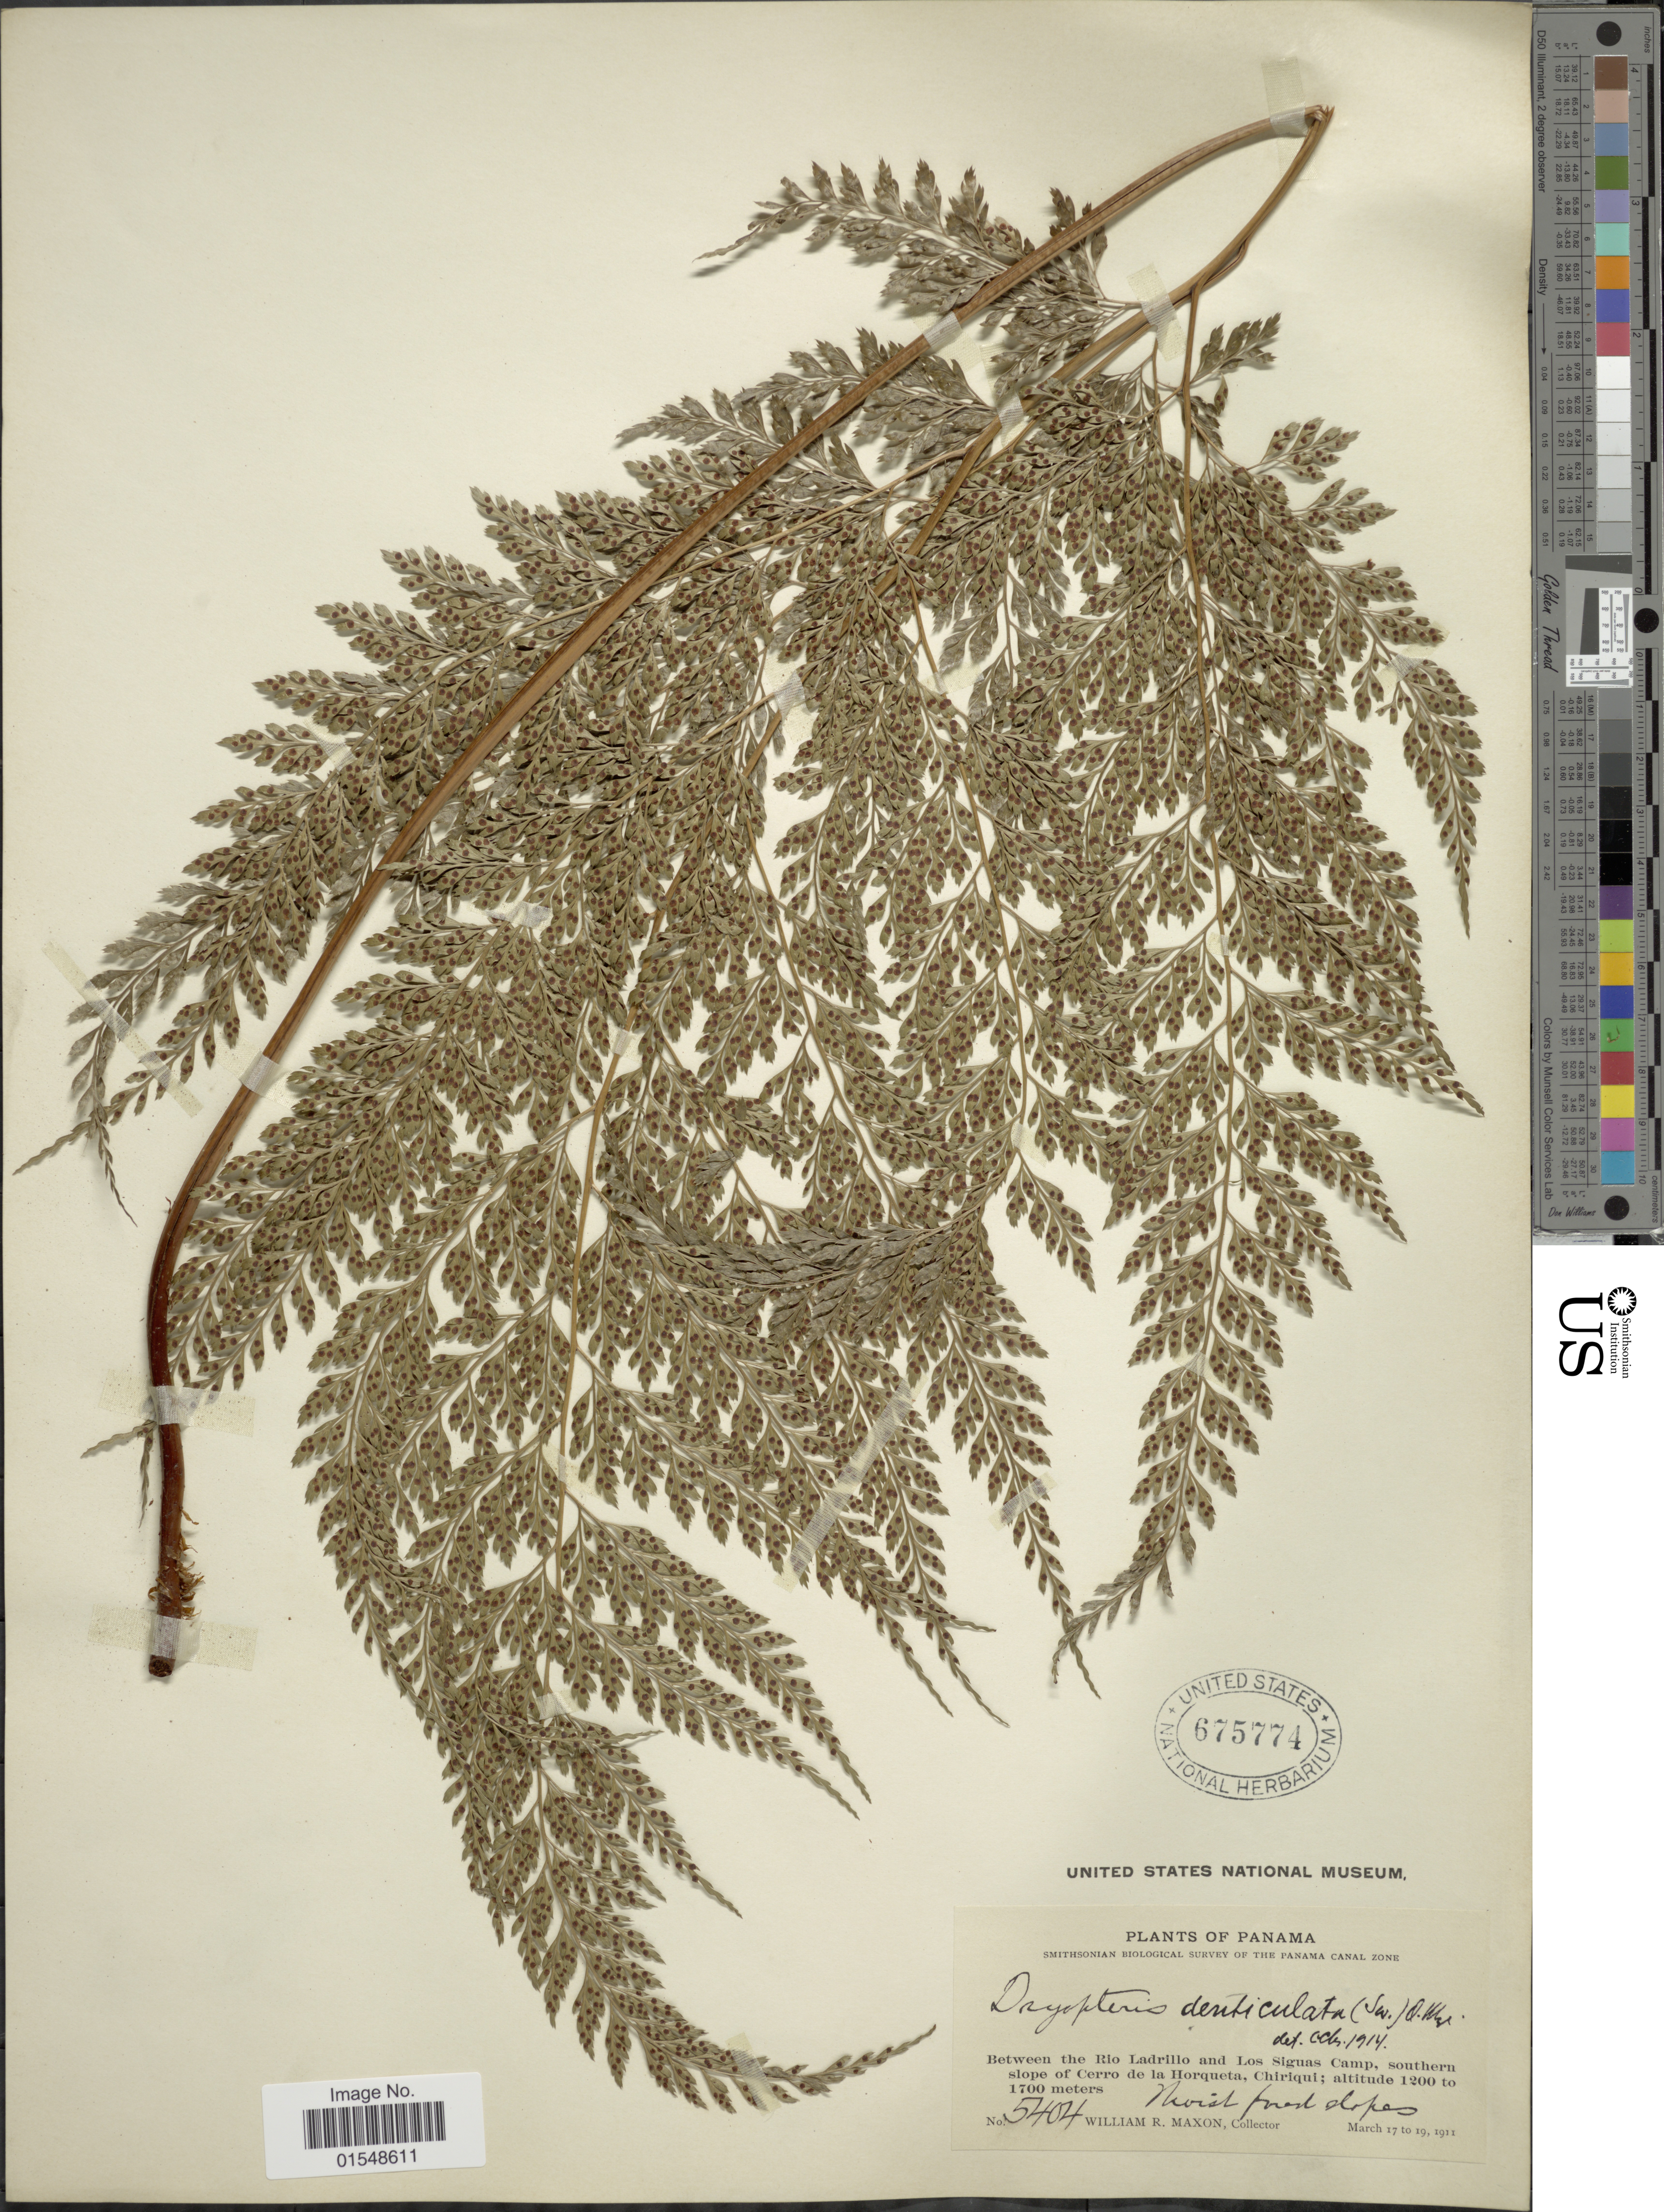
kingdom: Plantae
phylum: Tracheophyta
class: Polypodiopsida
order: Polypodiales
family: Dryopteridaceae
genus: Arachniodes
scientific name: Arachniodes denticulata var. jucunda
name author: (Fée) Lellinger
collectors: W. R. Maxon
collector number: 5404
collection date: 1911-03-17/1911-03-19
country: Panama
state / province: Chiriqui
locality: Panama Canal Zone, between the Rio Ladrillo and Los Siguas Camp, southern slope of Cerro de la Horqueta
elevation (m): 1200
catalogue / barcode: US 675774